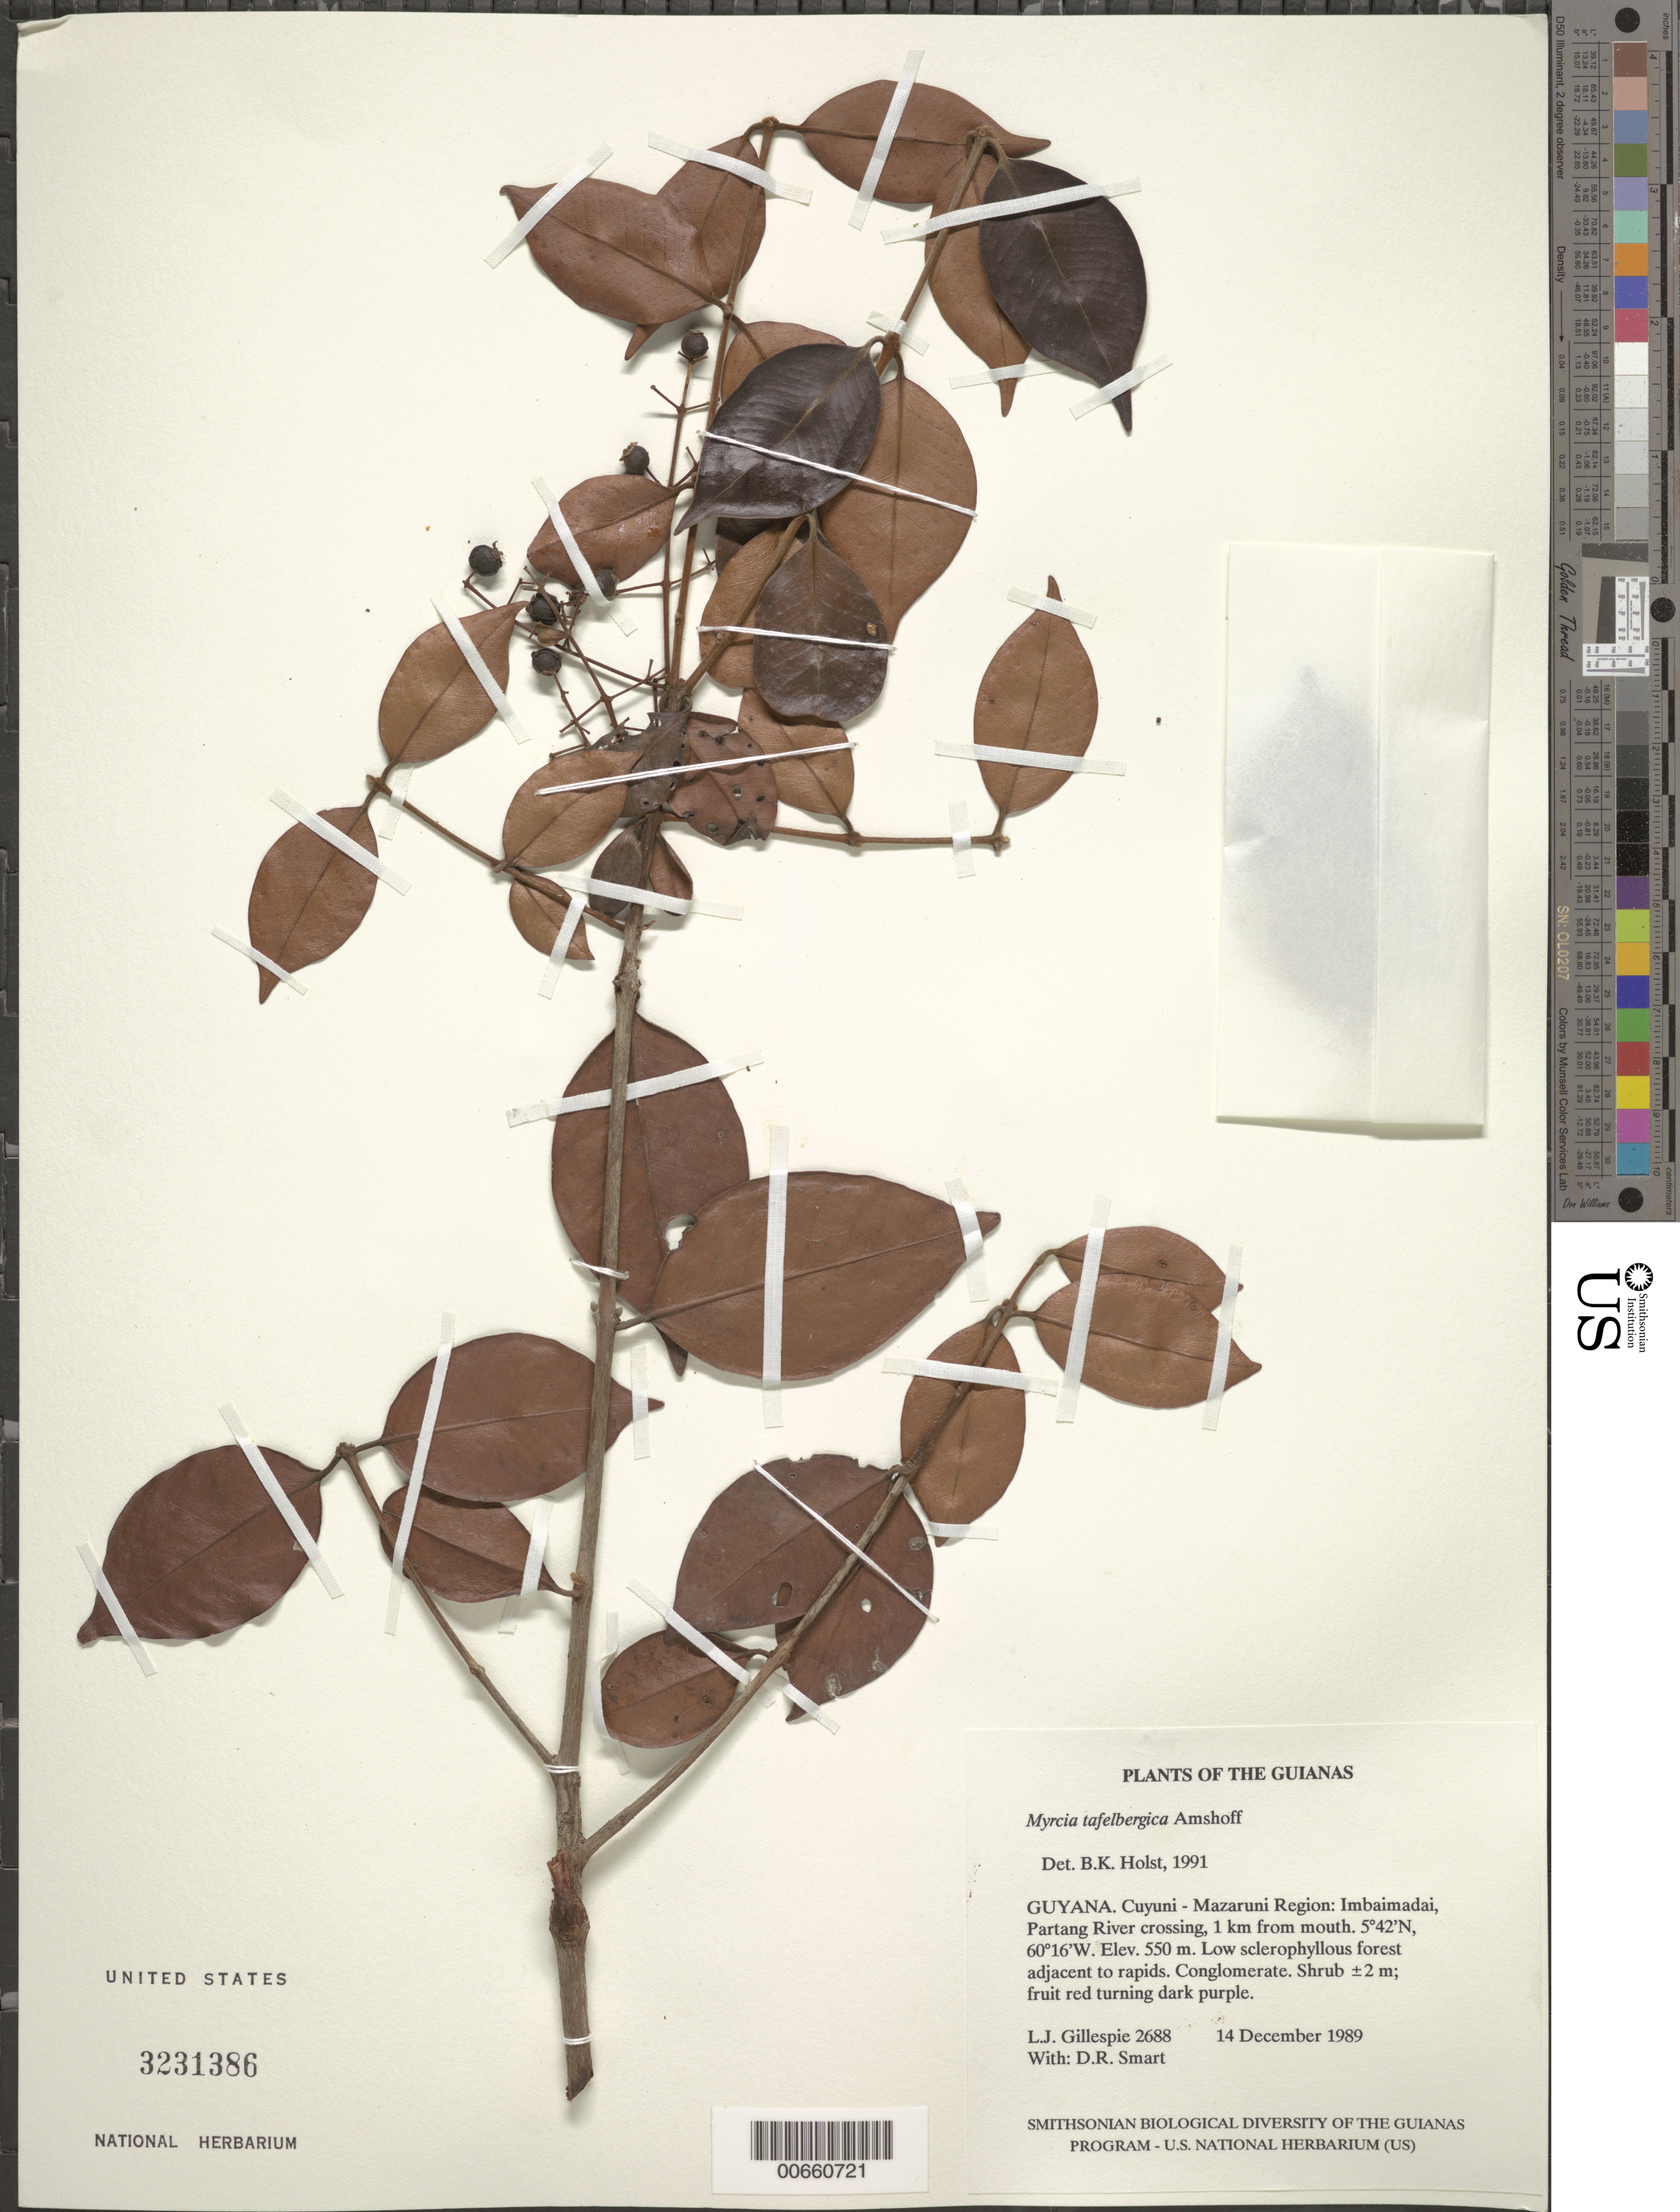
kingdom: Plantae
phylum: Tracheophyta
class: Magnoliopsida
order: Myrtales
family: Myrtaceae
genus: Myrcia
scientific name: Myrcia tafelbergica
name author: Amshoff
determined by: Holst, Bruce K.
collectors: L. J. Gillespie & D. R. Smart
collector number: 2688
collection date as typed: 14 December 1989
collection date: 1989-12-14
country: Guyana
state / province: Cuyuni-Mazaruni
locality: Imbaimadai, Partang River crossing, 1 km from mouth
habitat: Low sclerophyllous forest adjacent to rapids. Conglomerate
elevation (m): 550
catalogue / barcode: US 3231386